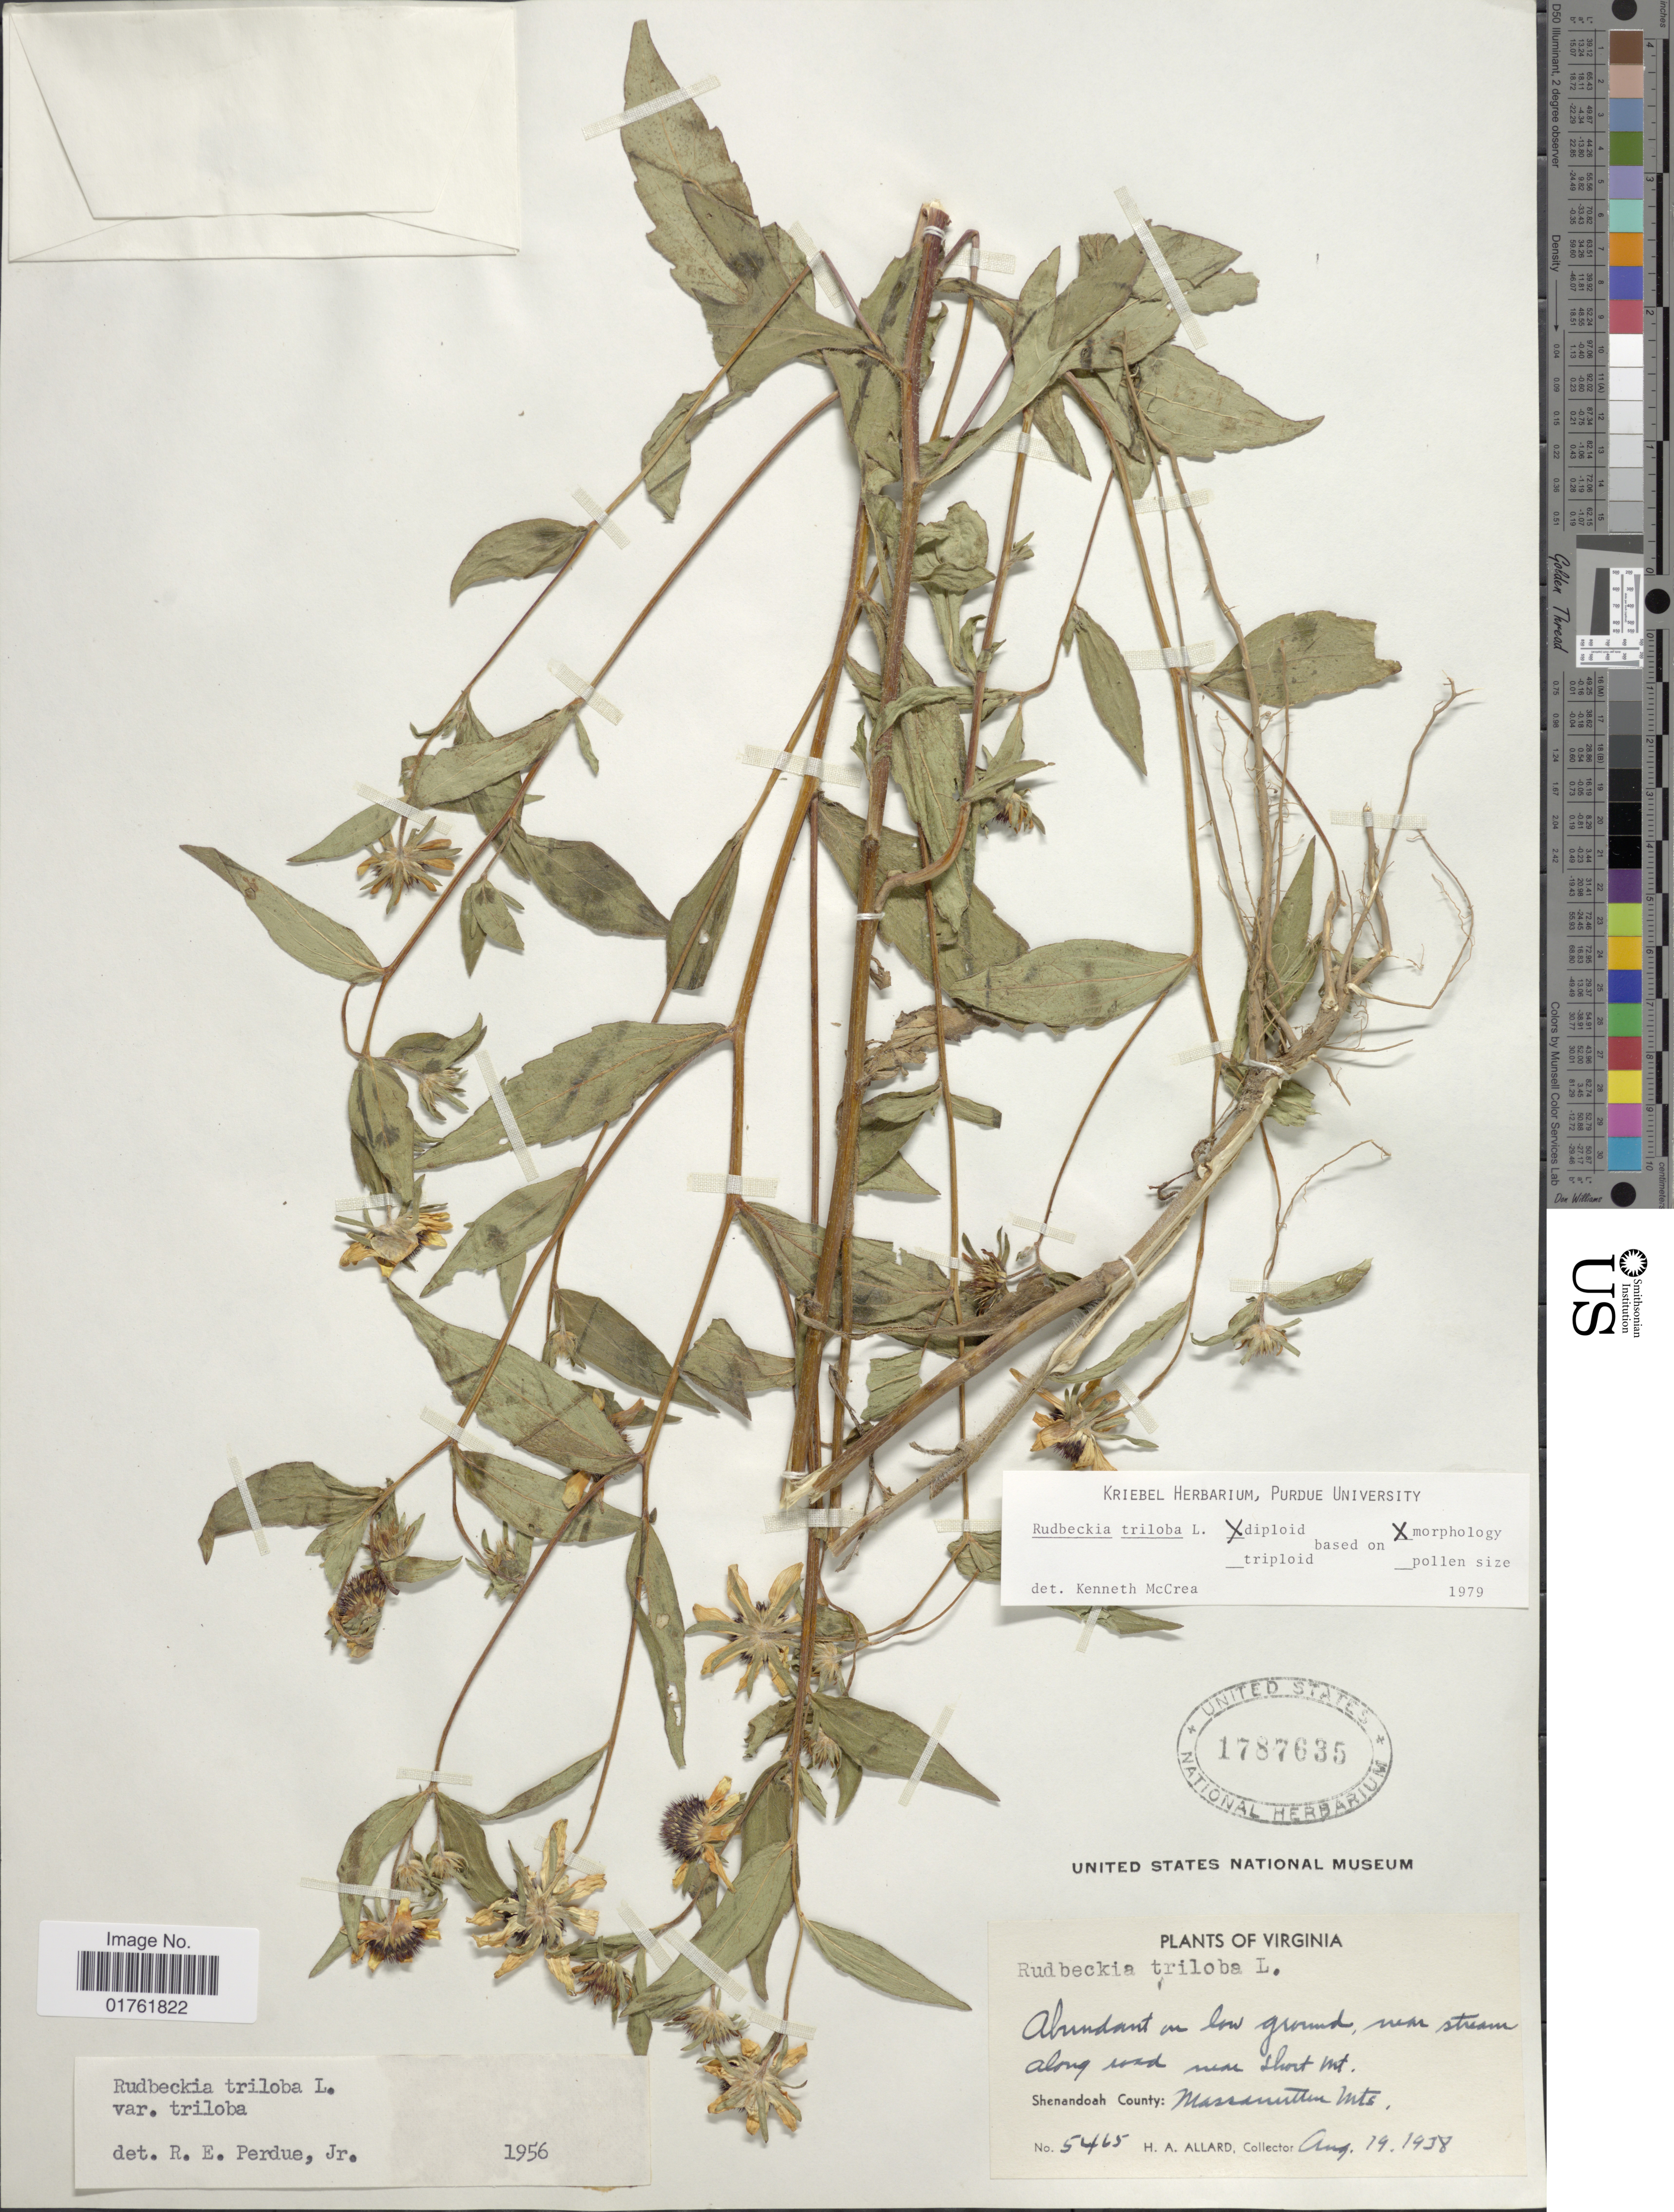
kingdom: Plantae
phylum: Tracheophyta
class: Magnoliopsida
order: Asterales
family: Asteraceae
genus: Rudbeckia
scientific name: Rudbeckia triloba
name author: L.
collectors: H. A. Allard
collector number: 5465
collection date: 1938-08-19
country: United States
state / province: Virginia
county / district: Shenandoah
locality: near stream along road near short Mt. Shenandoah County: Massanutten Mts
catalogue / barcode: US 1787635